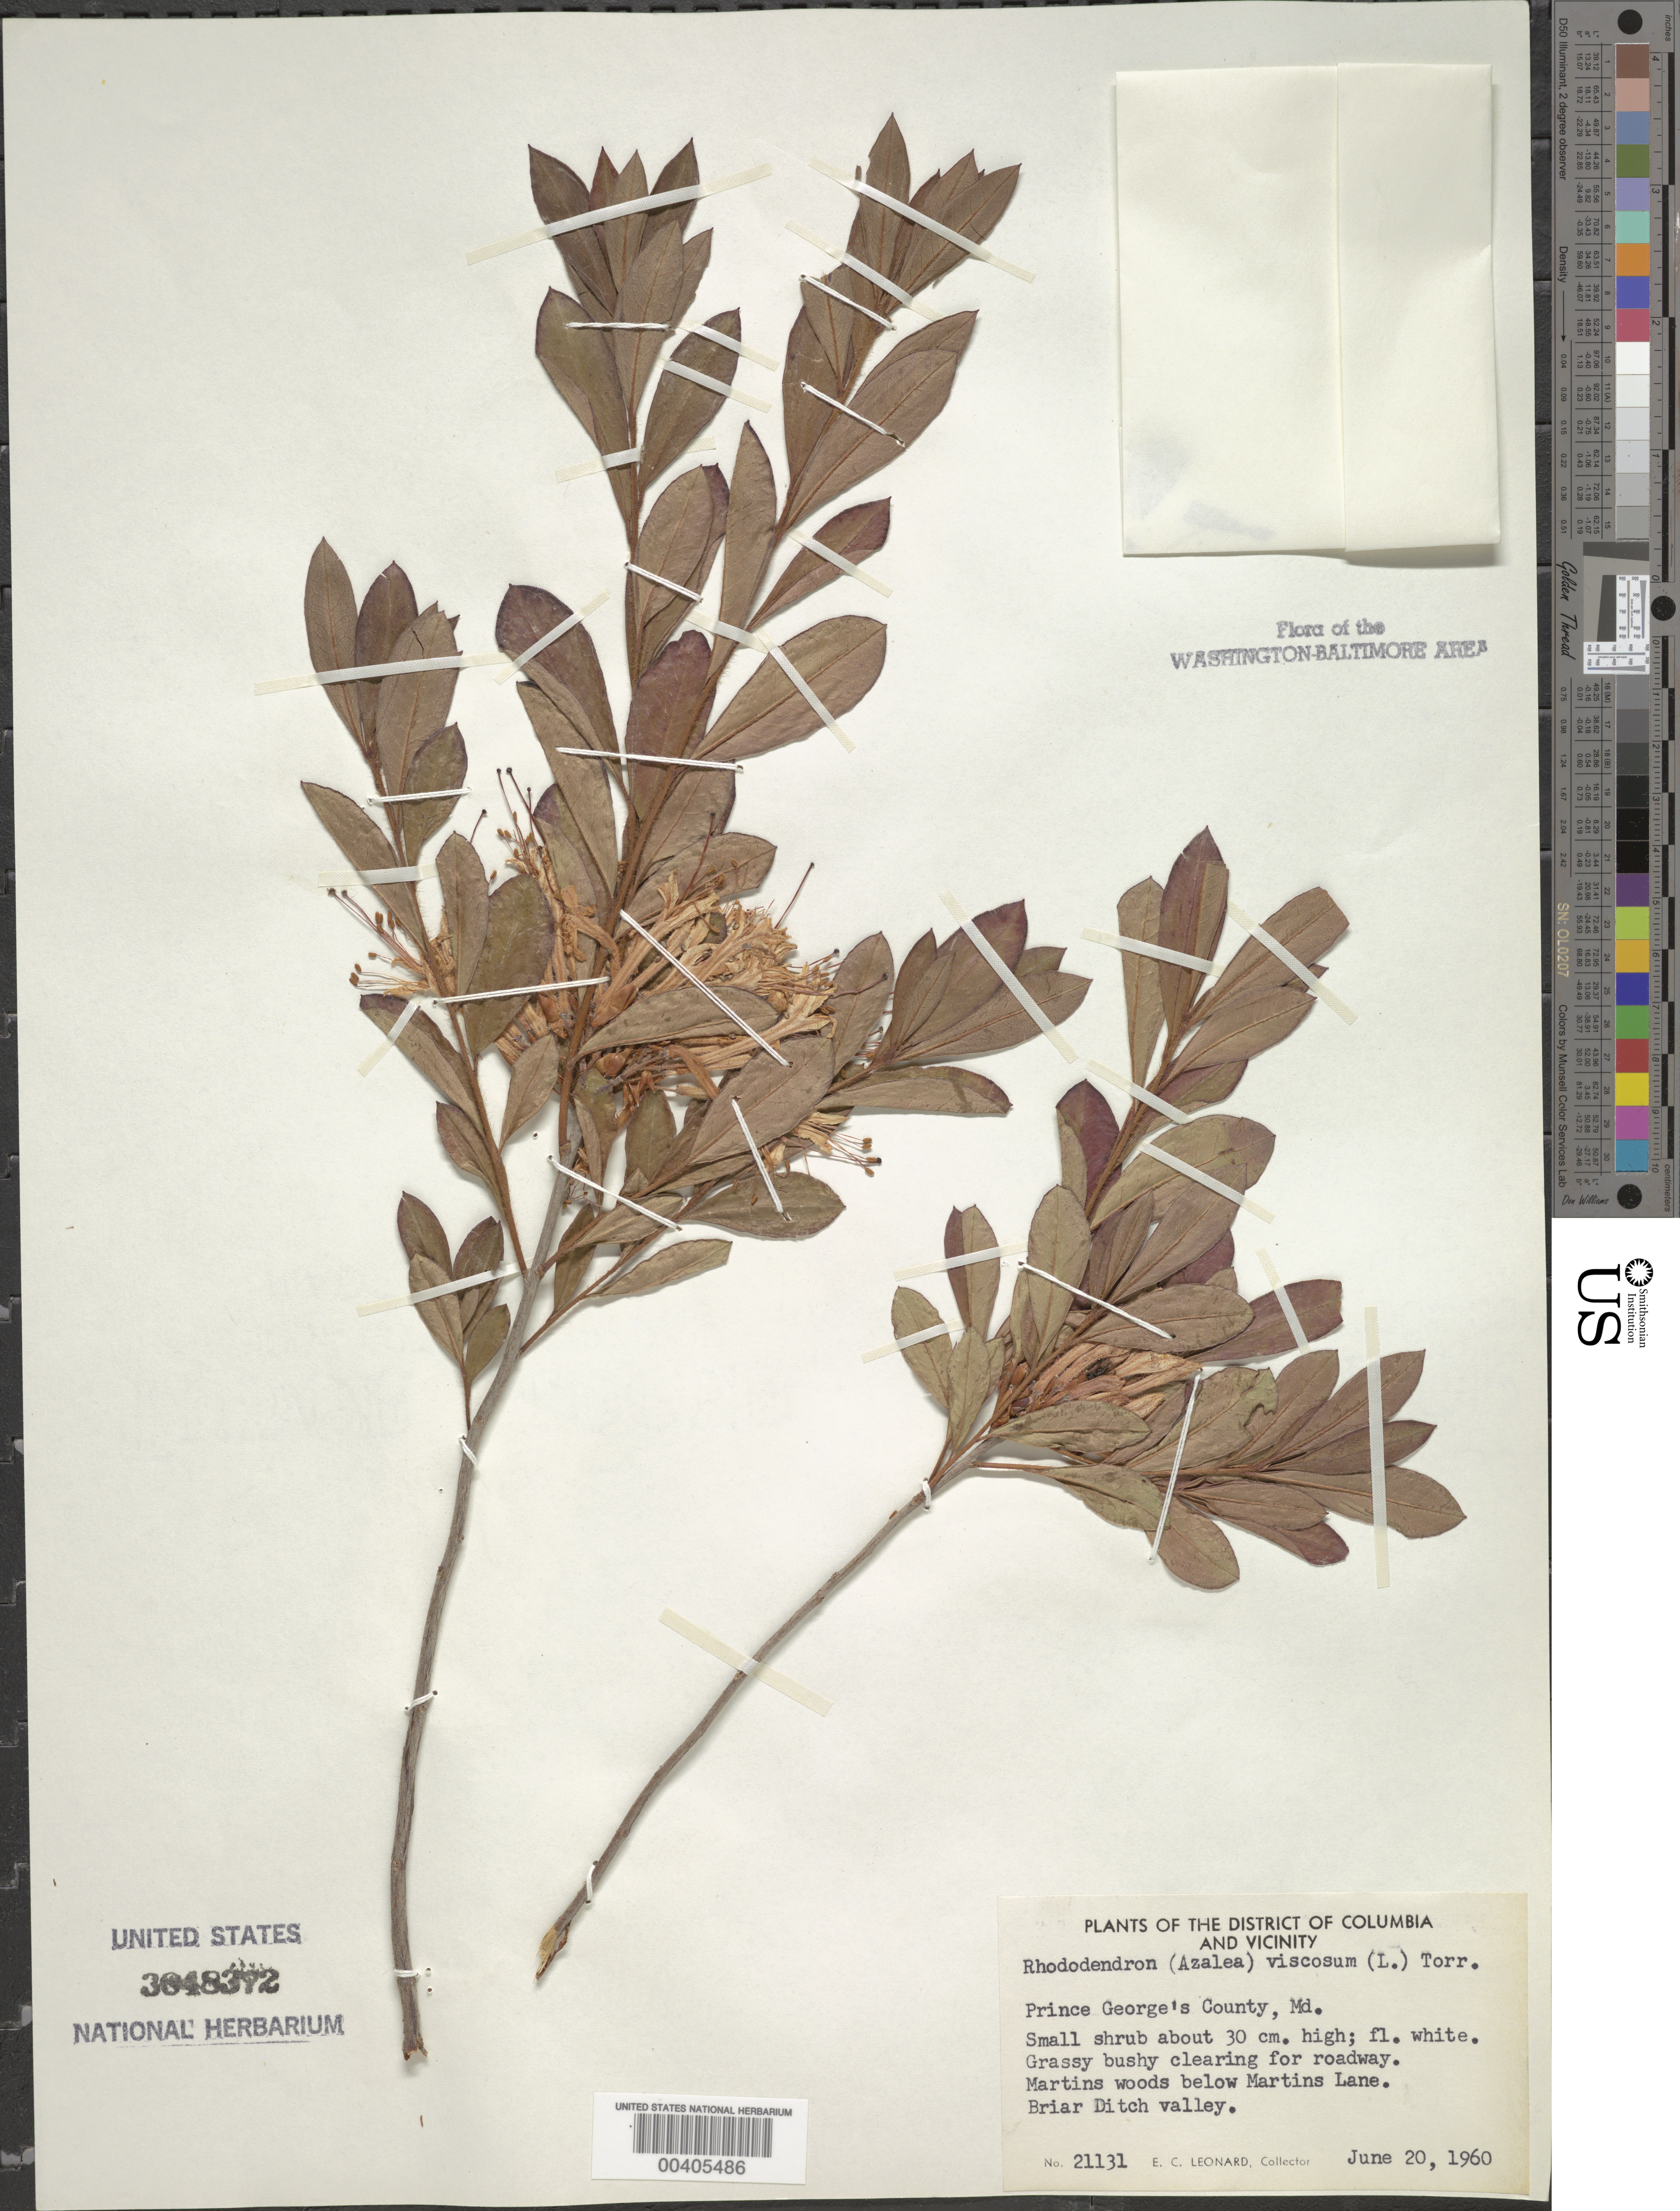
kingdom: Plantae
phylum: Tracheophyta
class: Magnoliopsida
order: Ericales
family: Ericaceae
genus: Rhododendron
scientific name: Rhododendron viscosum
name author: (L.) Torr.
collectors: E. C. Leonard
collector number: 21131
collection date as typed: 20 Jun 1960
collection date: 1960-06-20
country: United States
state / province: Maryland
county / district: Prince George's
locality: Martins Woods, below Martins Lane, Briar Ditch Valley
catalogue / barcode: US 3048372